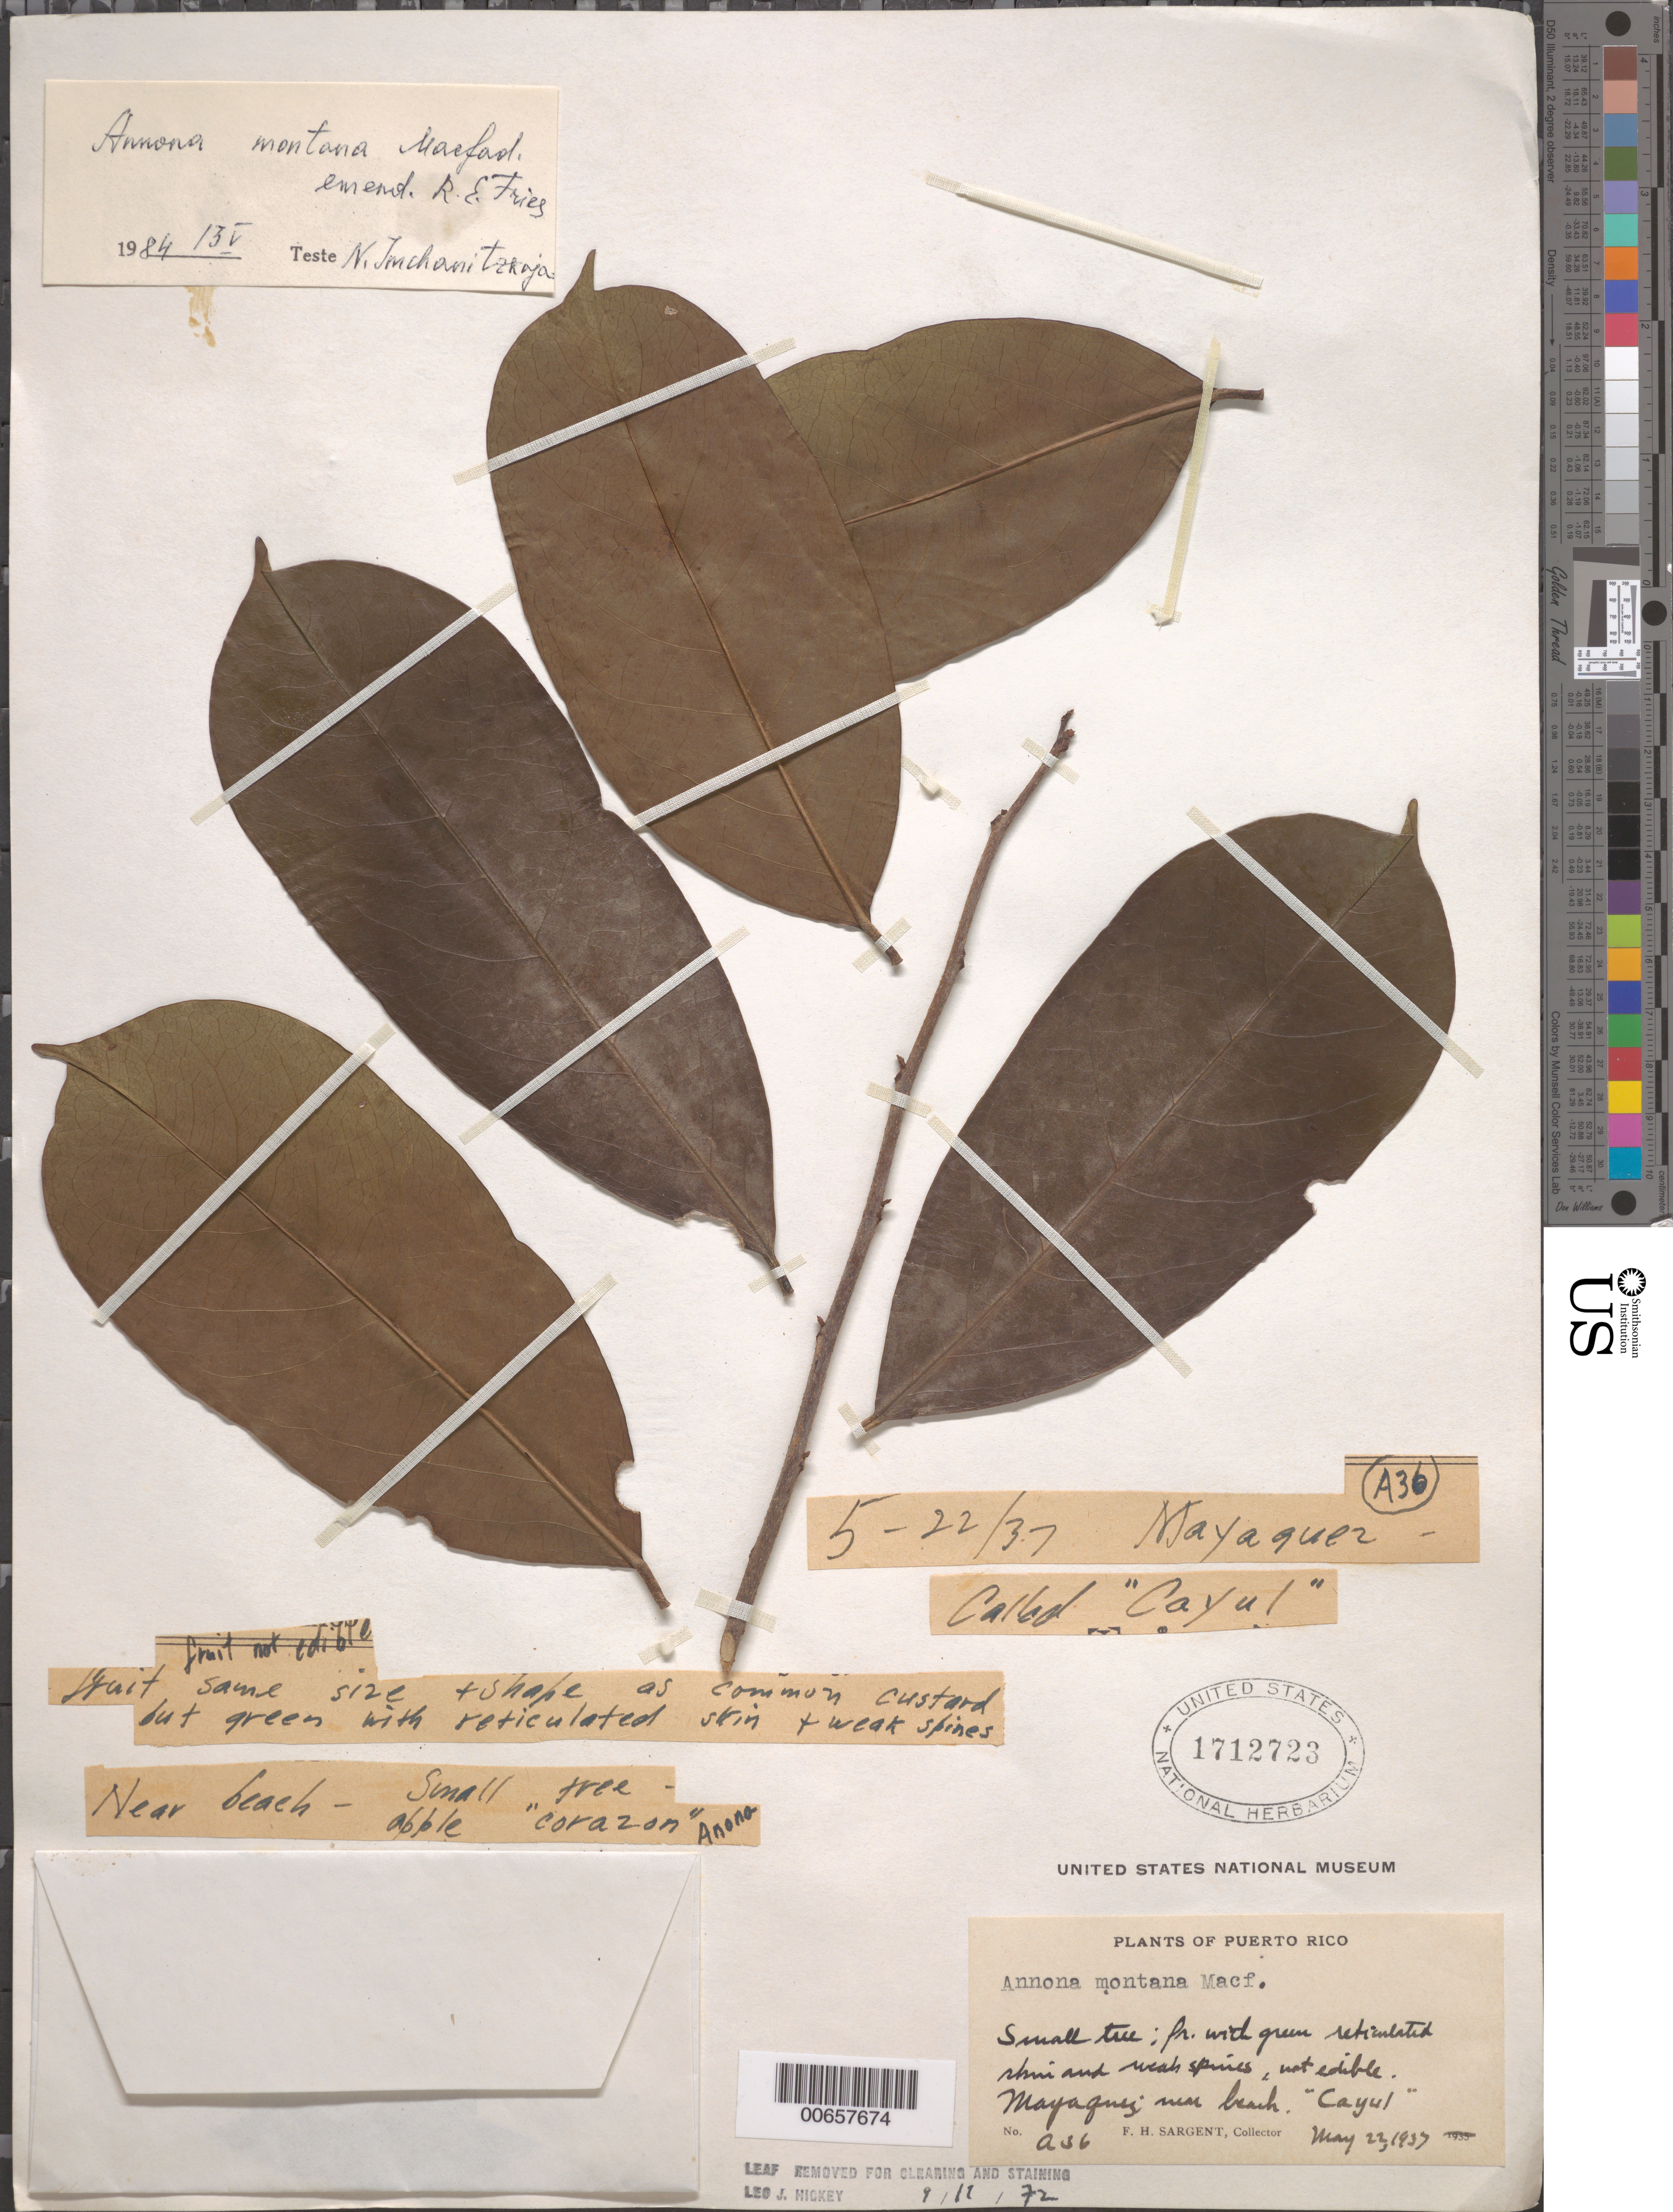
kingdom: Plantae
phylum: Tracheophyta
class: Magnoliopsida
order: Magnoliales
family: Annonaceae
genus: Annona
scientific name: Annona montana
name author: Macfad.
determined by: McChanitzkaja, N.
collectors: F. H. Sargent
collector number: A 36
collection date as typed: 22 May 1937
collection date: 1937-05-22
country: Puerto Rico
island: Greater Antilles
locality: Mayaguez "Cayul"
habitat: Near beach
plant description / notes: Common name: Corazon apple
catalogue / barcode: US 1712723